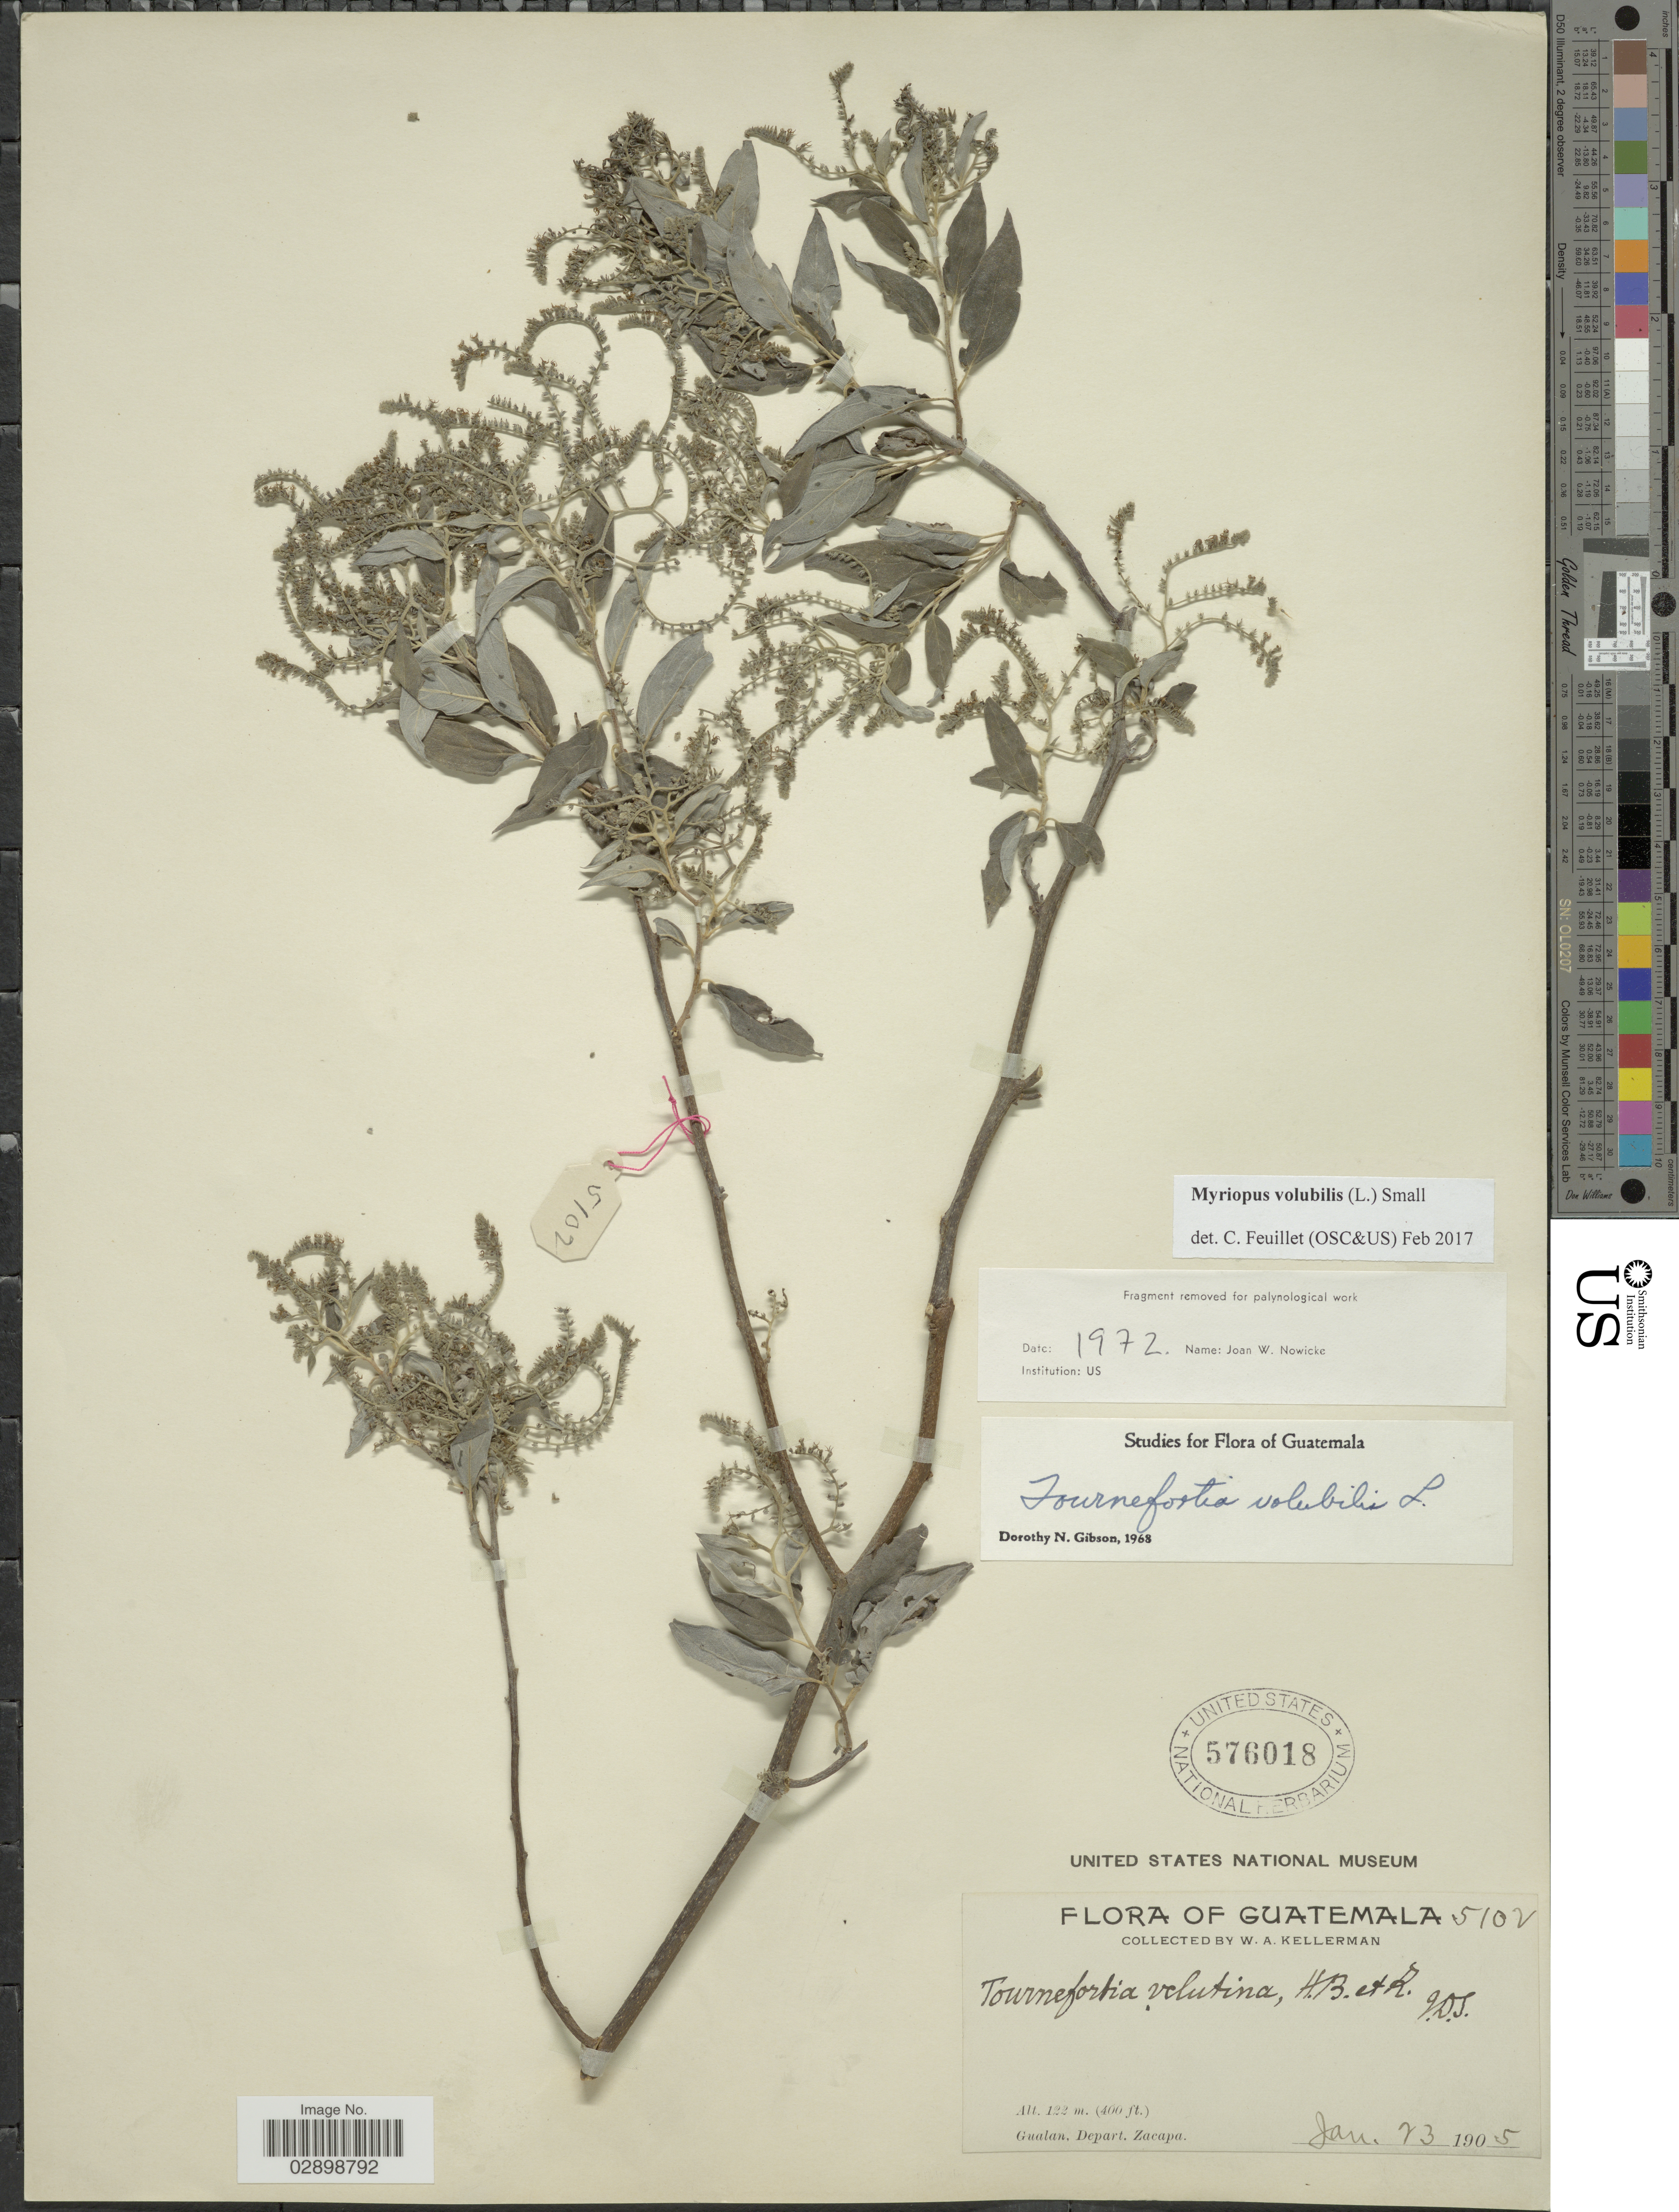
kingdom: Plantae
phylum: Tracheophyta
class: Magnoliopsida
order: Boraginales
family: Heliotropiaceae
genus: Myriopus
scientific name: Myriopus volubilis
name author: (L.) Small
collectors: W. Kellerman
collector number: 5102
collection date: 1905-01-23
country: Guatemala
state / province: Zacapa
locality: Gualan, Depart. Zacapa.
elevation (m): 122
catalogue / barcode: US 576018